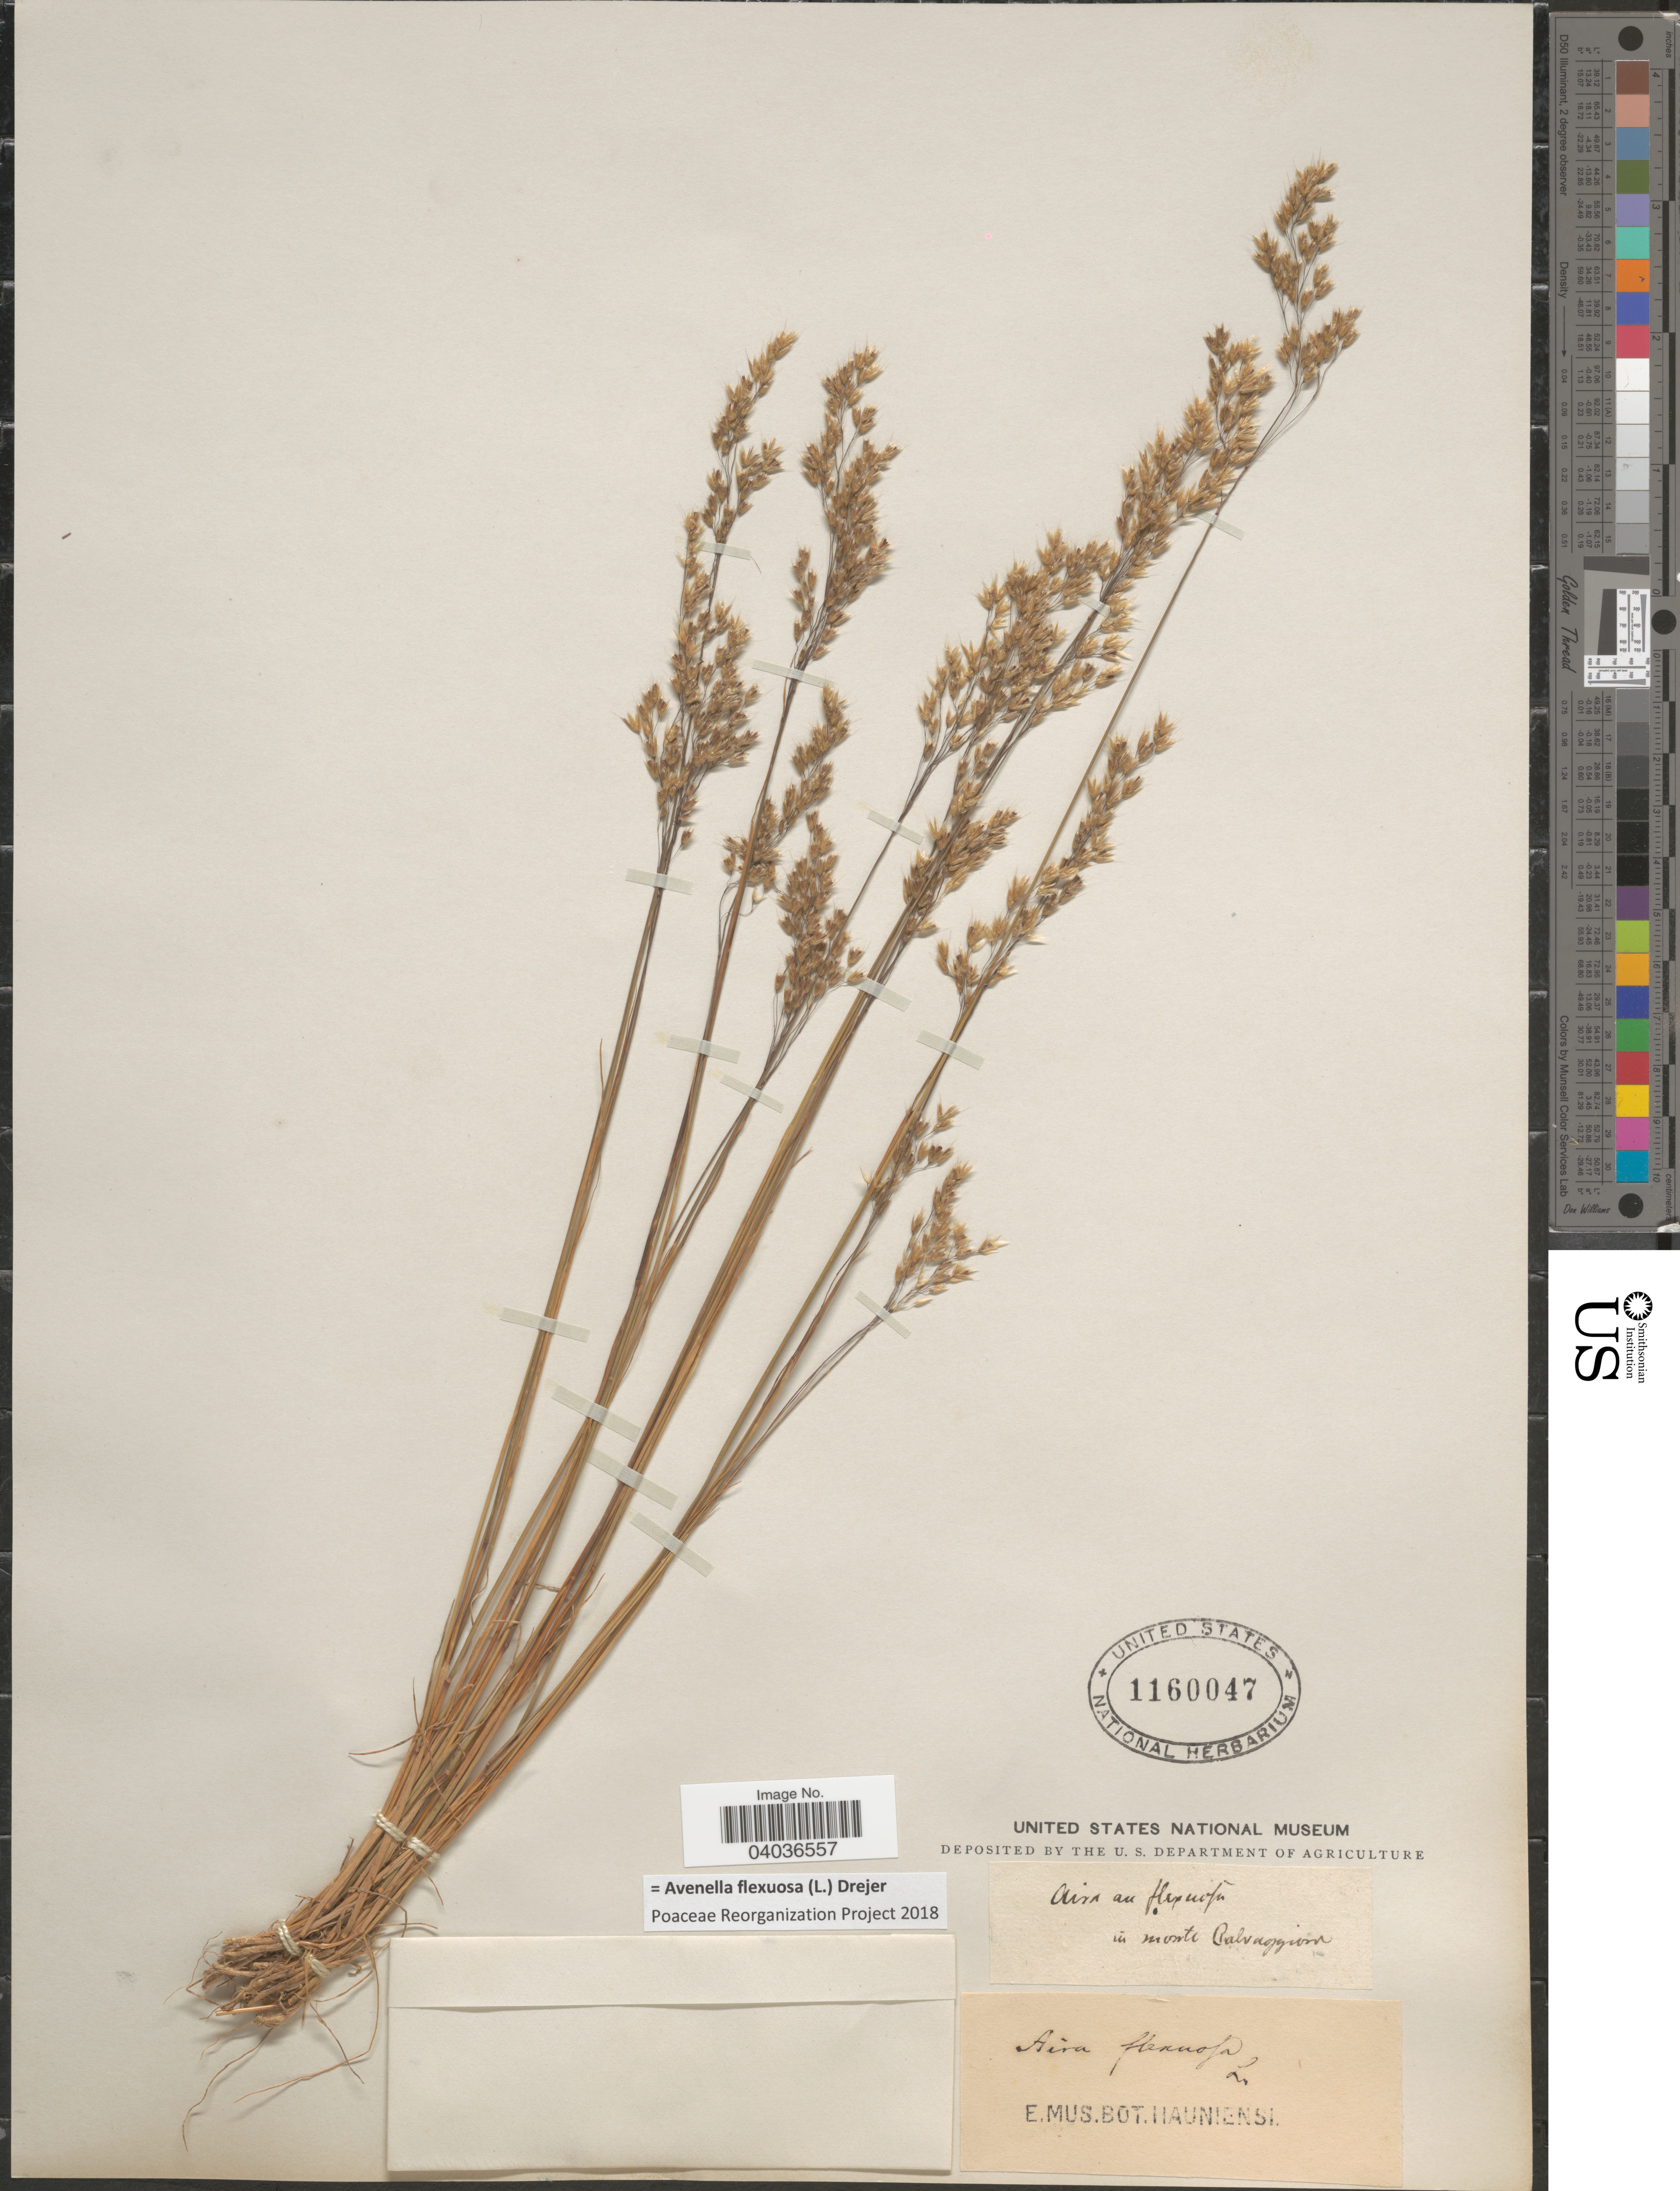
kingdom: Plantae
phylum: Tracheophyta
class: Liliopsida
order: Poales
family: Poaceae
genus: Avenella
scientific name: Avenella flexuosa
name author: (L.) Drejer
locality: In Monte Palvaggion. [interpreted]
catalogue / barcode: US 1160047